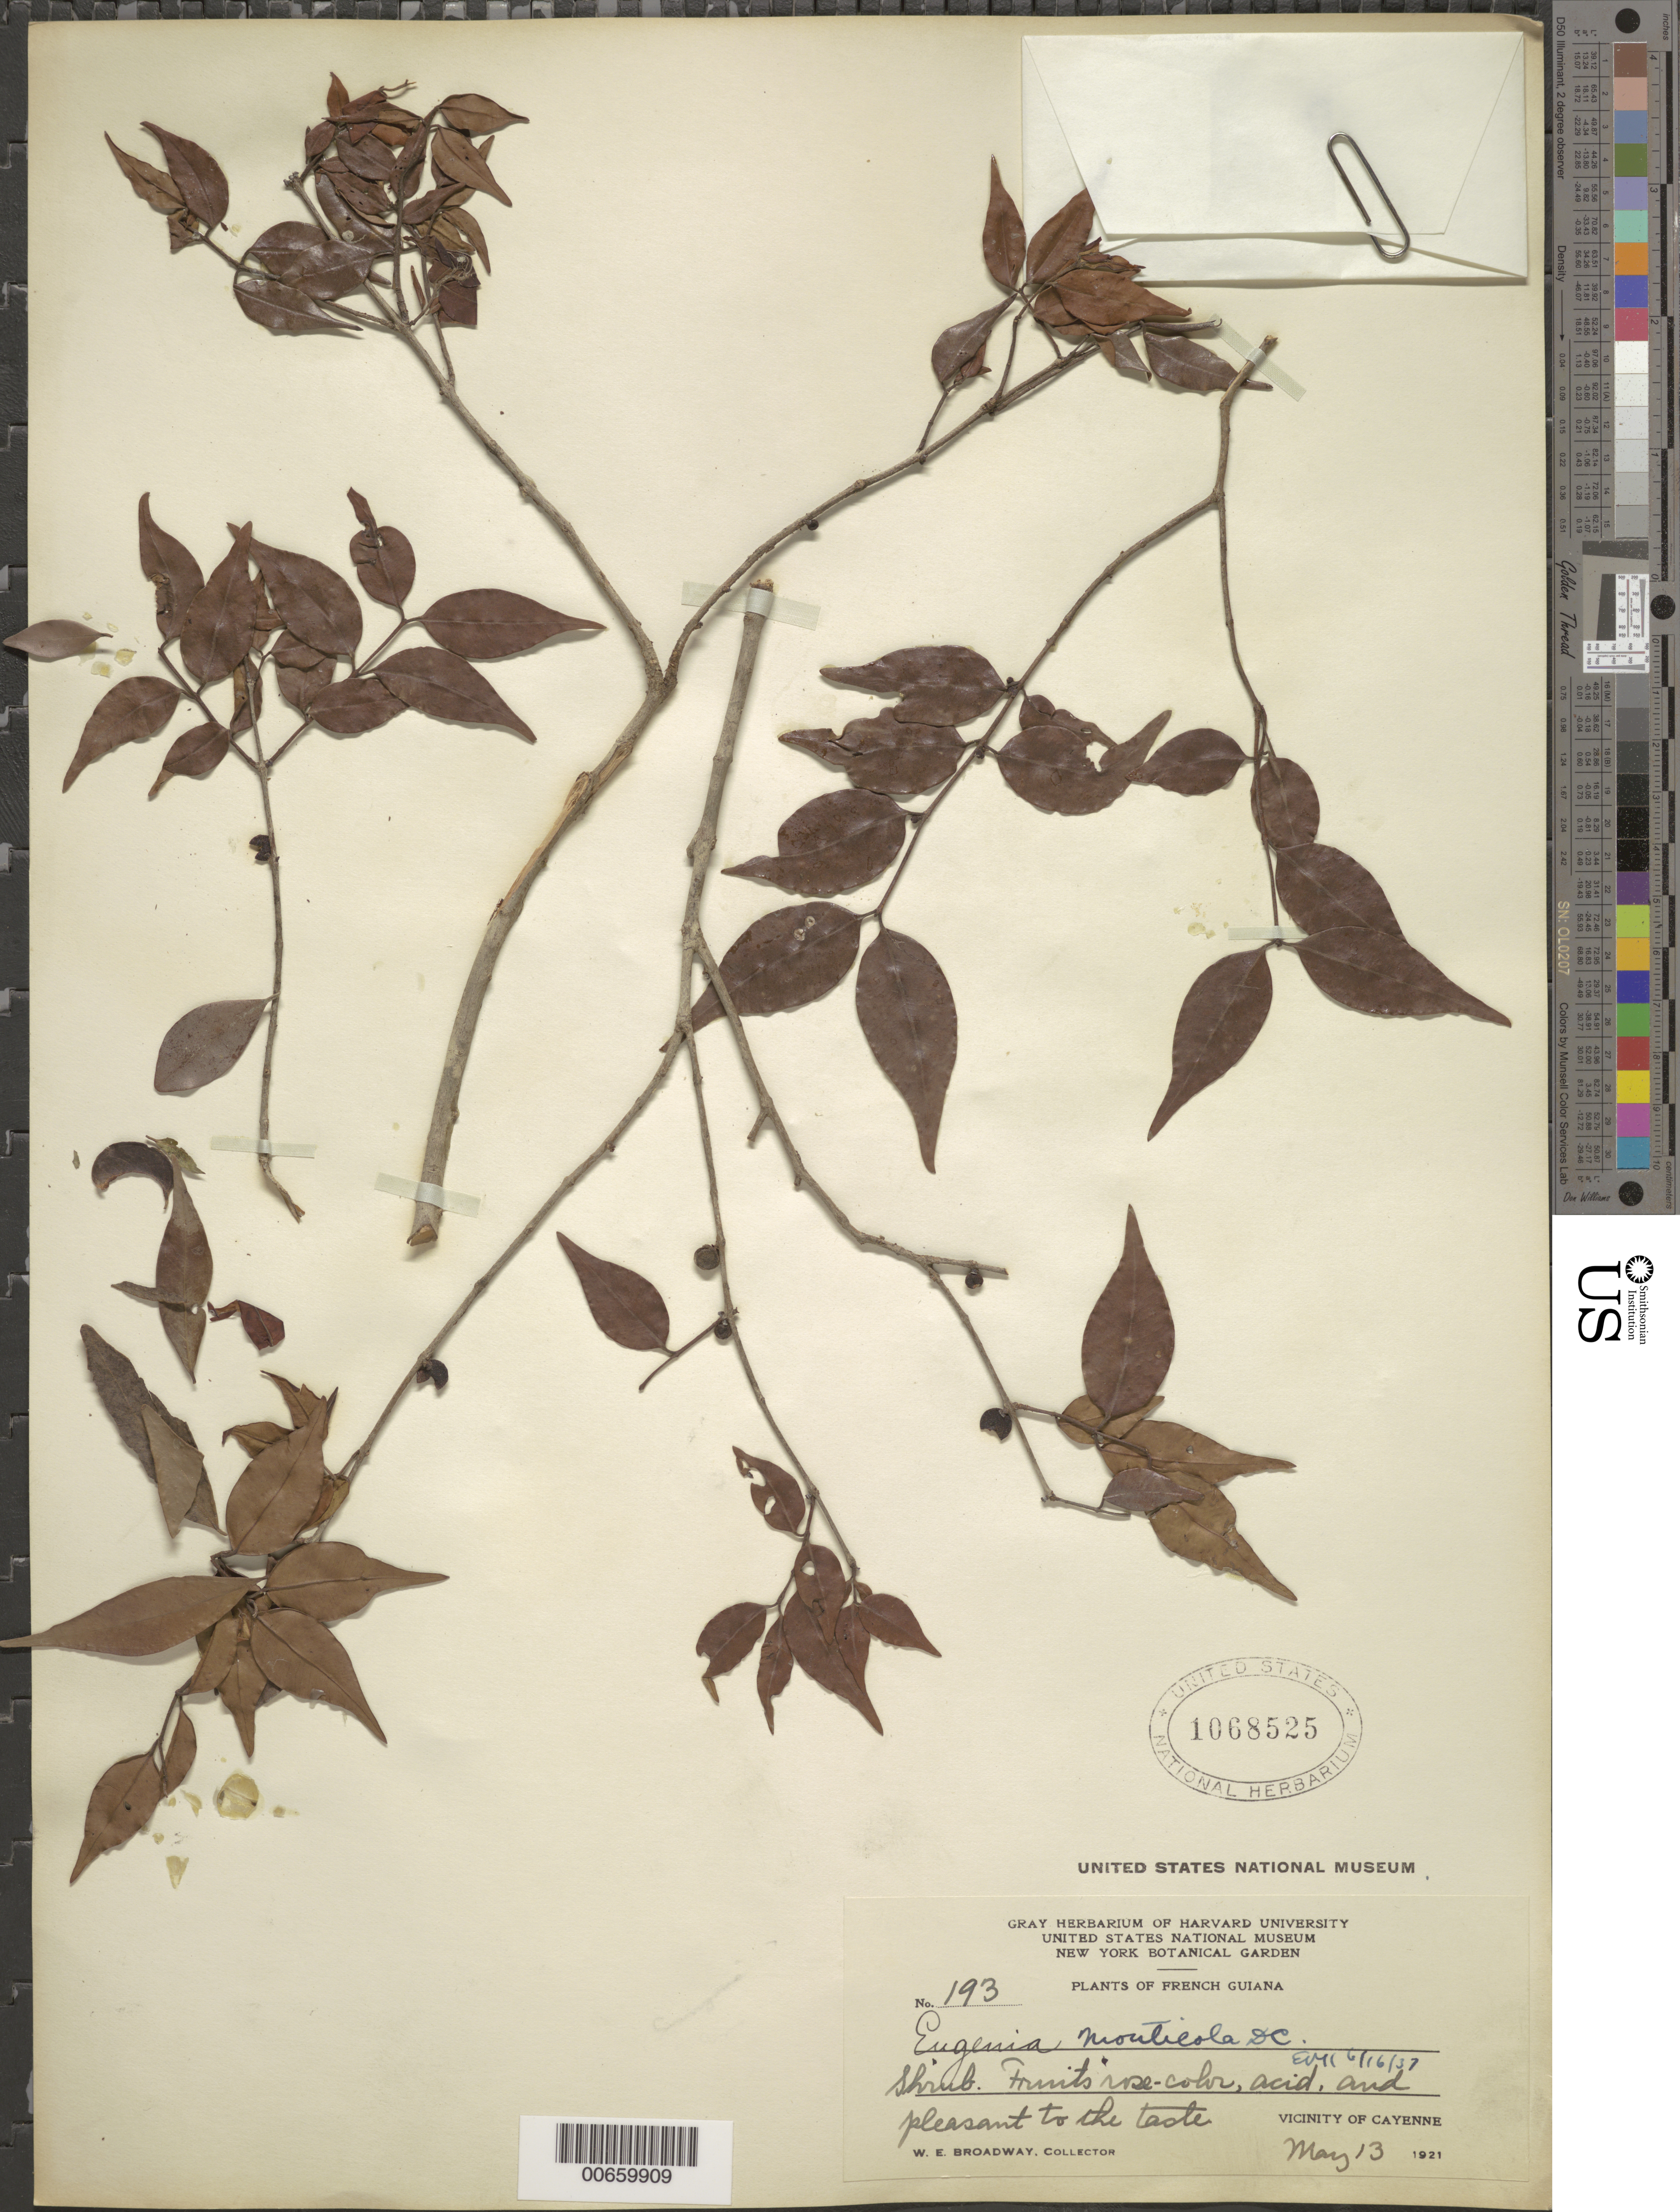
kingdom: Plantae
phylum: Tracheophyta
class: Magnoliopsida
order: Myrtales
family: Myrtaceae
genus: Eugenia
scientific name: Eugenia monticola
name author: (Sw.) DC.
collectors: W. E. Broadway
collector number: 193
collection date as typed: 13-May-13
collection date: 1913-05-13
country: French Guiana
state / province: Cayenne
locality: Cayenne, vic.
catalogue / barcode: US 1068525